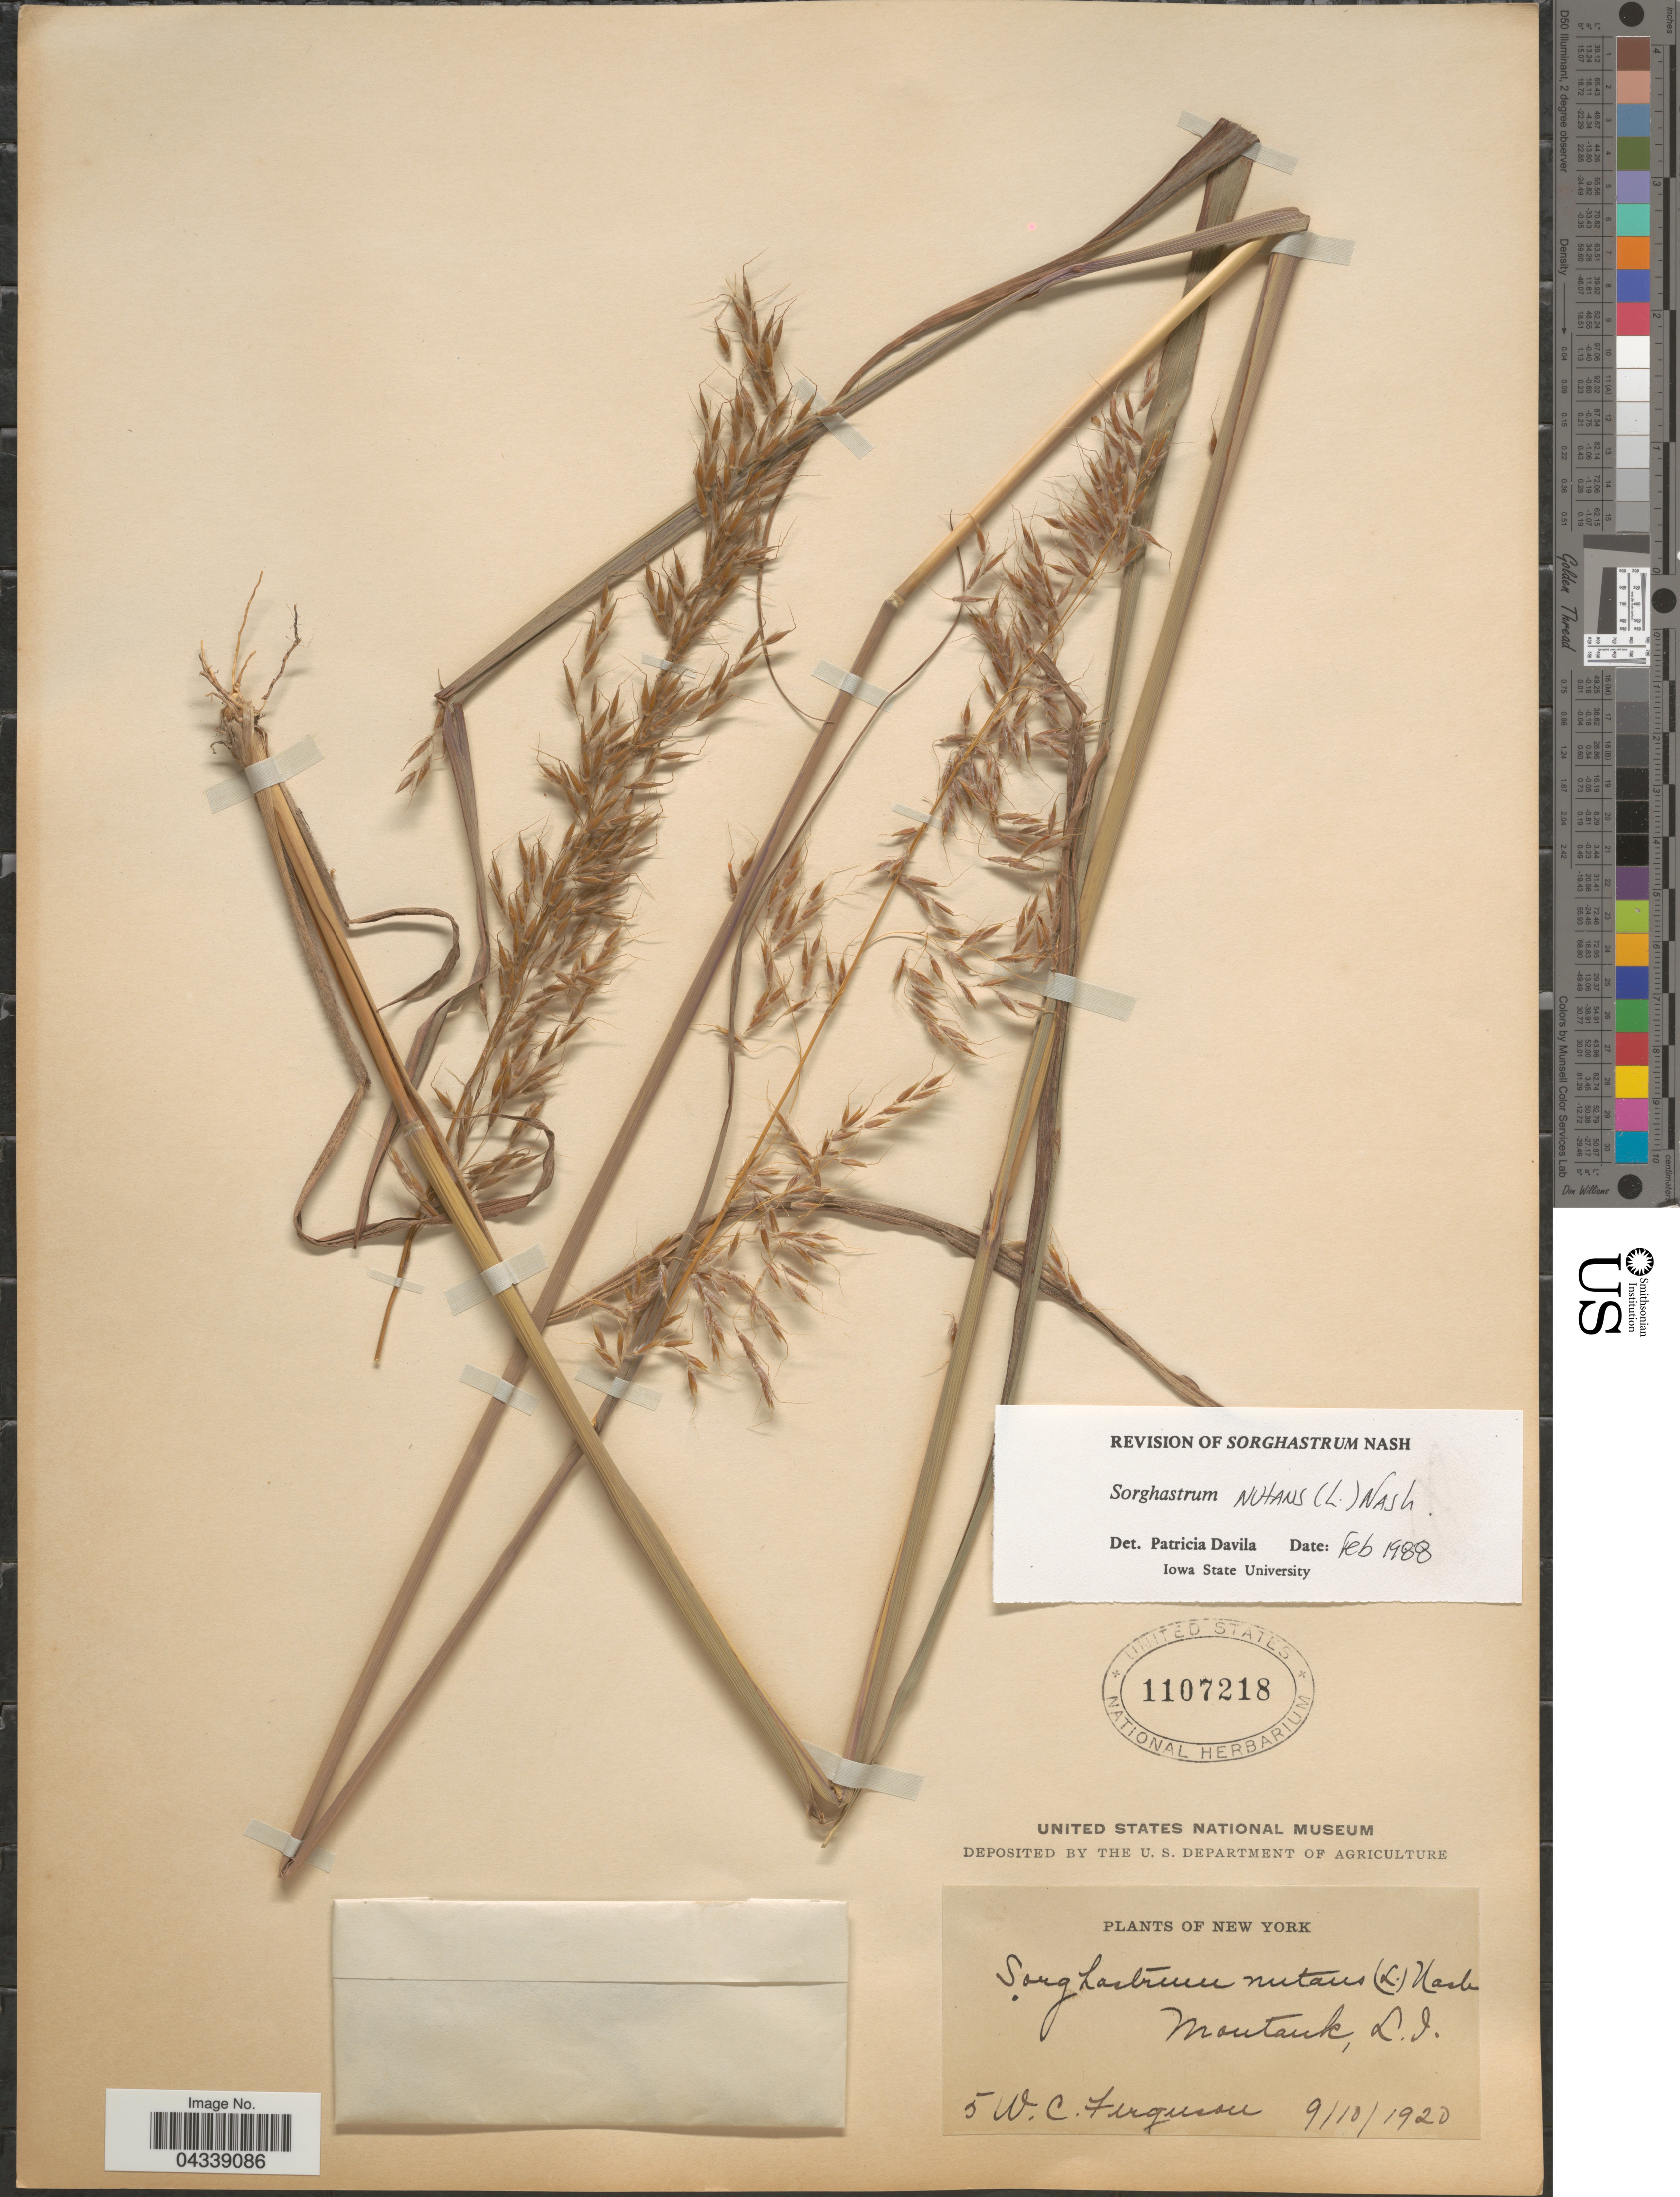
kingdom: Plantae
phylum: Tracheophyta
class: Liliopsida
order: Poales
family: Poaceae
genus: Sorghastrum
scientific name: Sorghastrum nutans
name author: (L.) Nash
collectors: W. Ferguson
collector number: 5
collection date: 1920-09-10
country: United States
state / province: New York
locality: Montauk, L. I.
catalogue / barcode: US 1107218